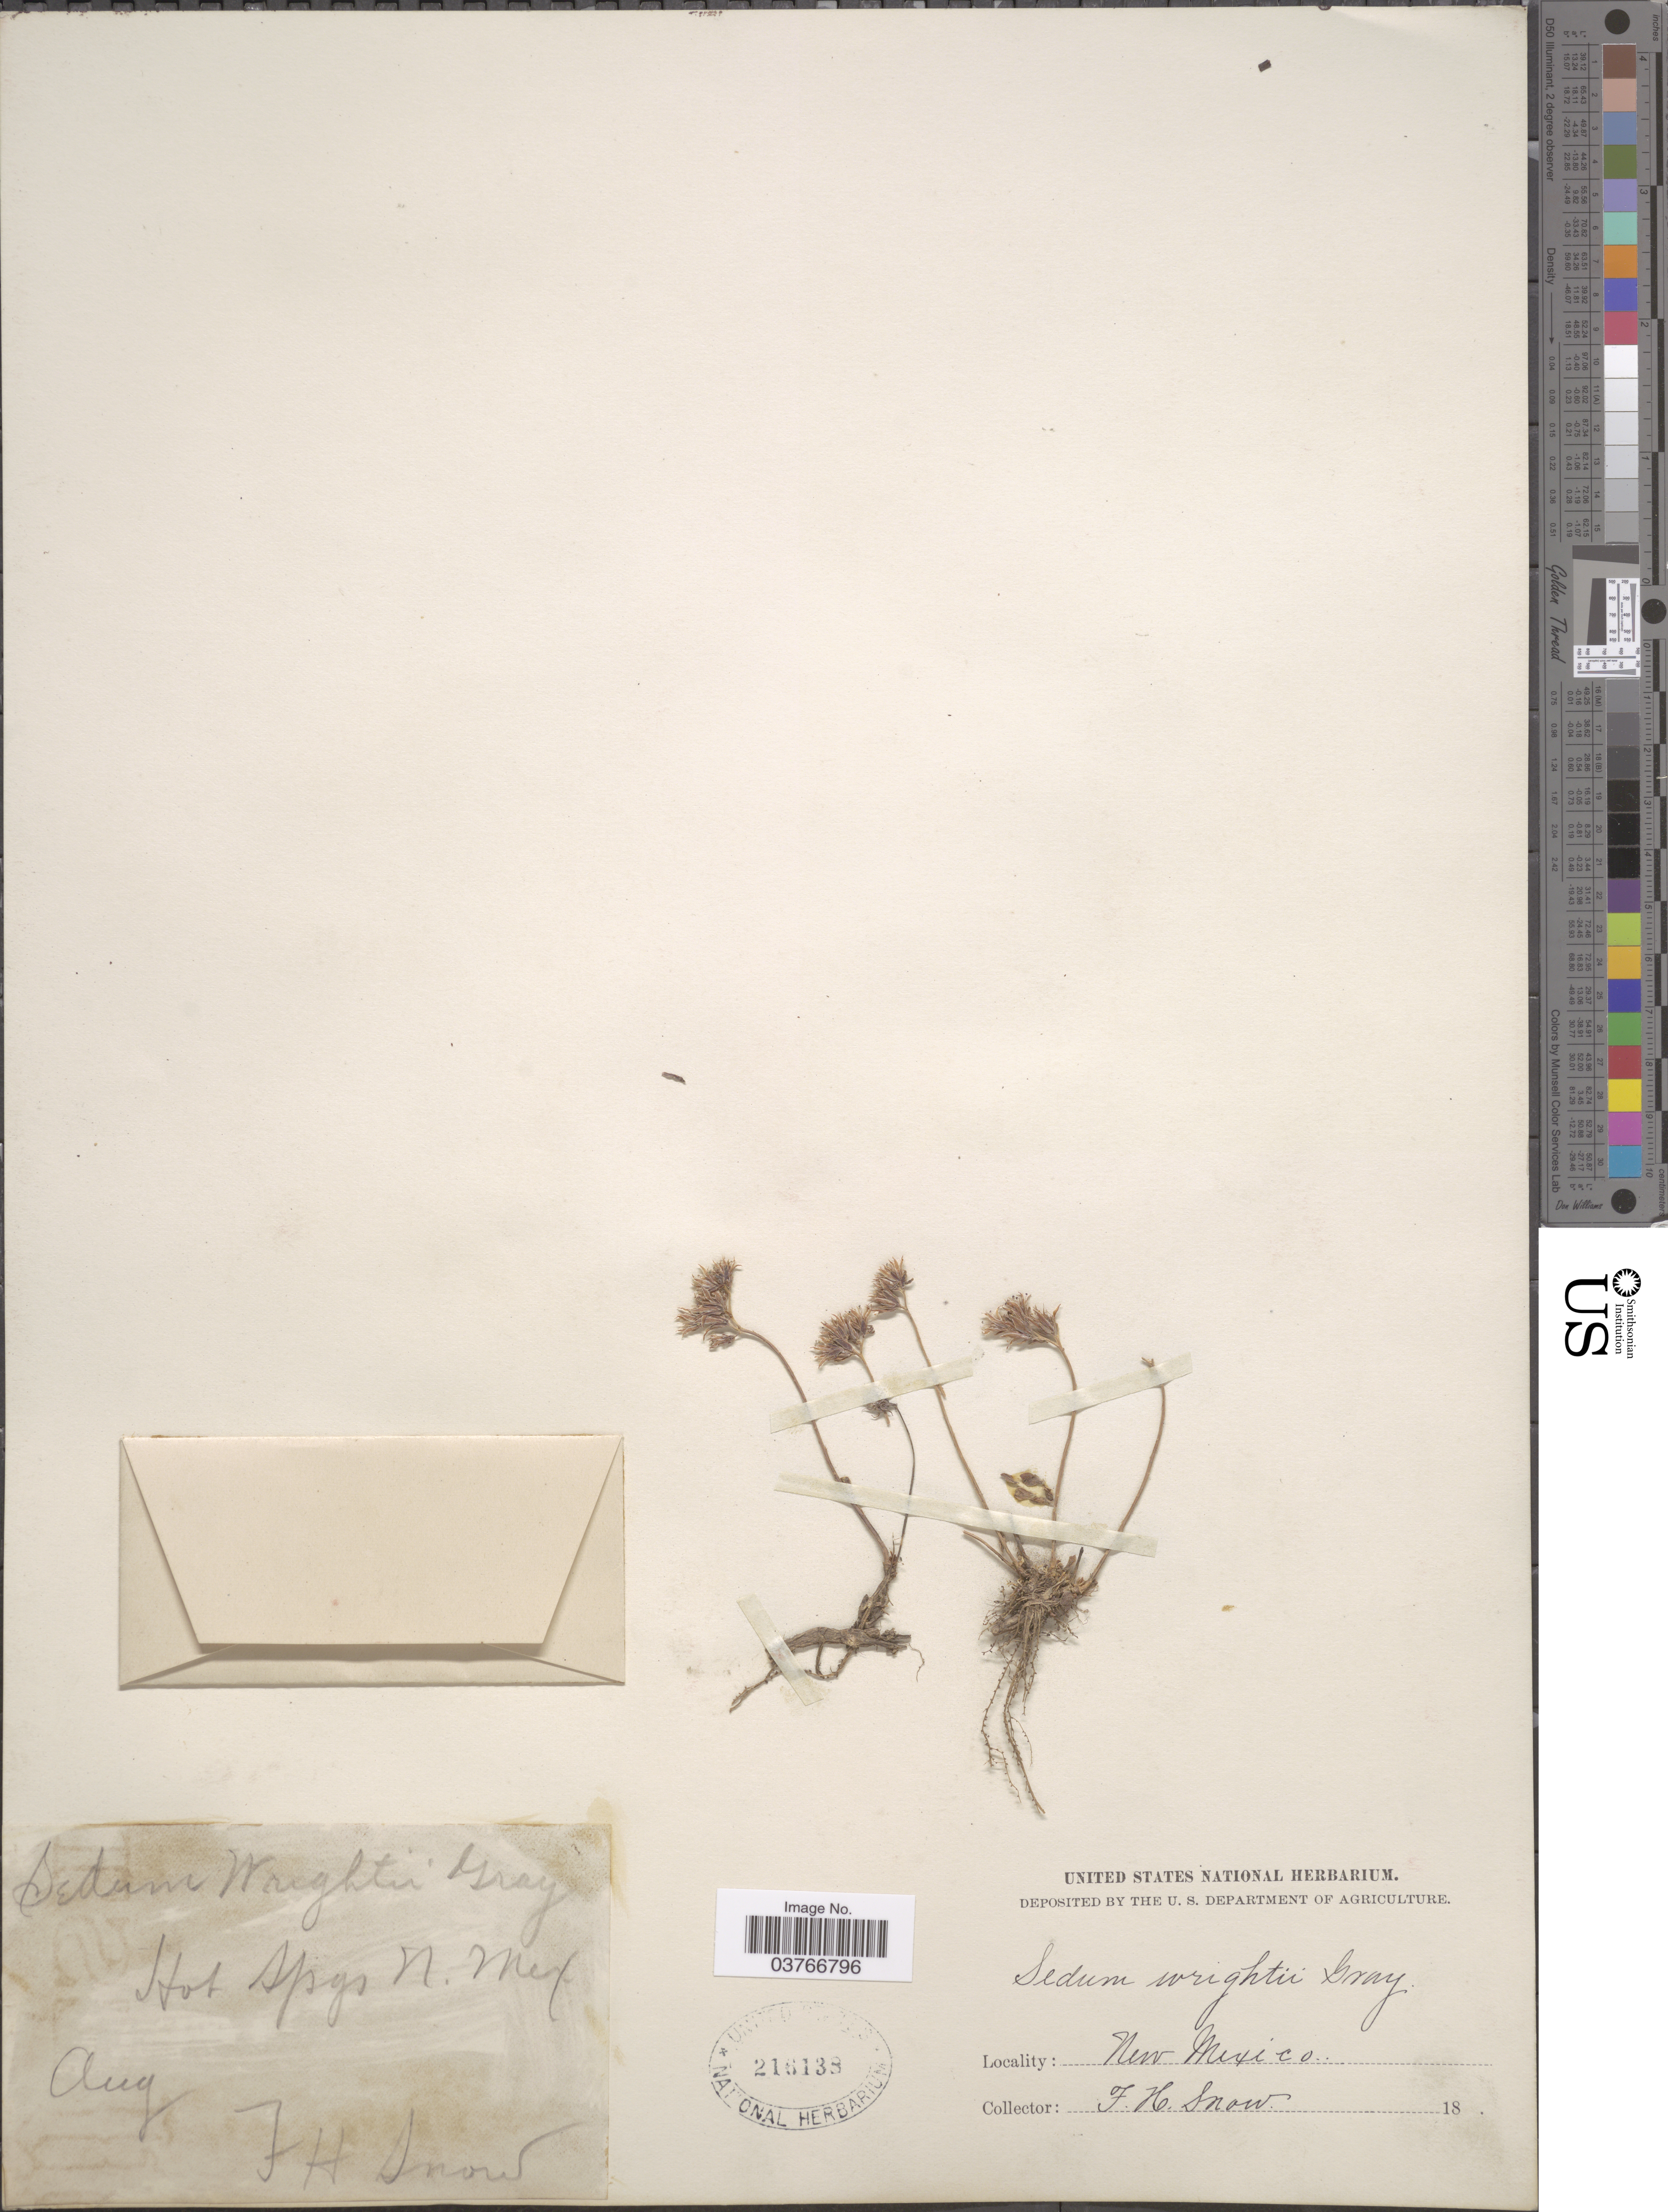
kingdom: Plantae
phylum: Tracheophyta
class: Magnoliopsida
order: Saxifragales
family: Crassulaceae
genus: Sedum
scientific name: Sedum wootonii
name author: Britton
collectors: F. H. Snow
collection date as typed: Aug 18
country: United States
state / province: New Mexico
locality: Hot Spgs.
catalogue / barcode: US 216138